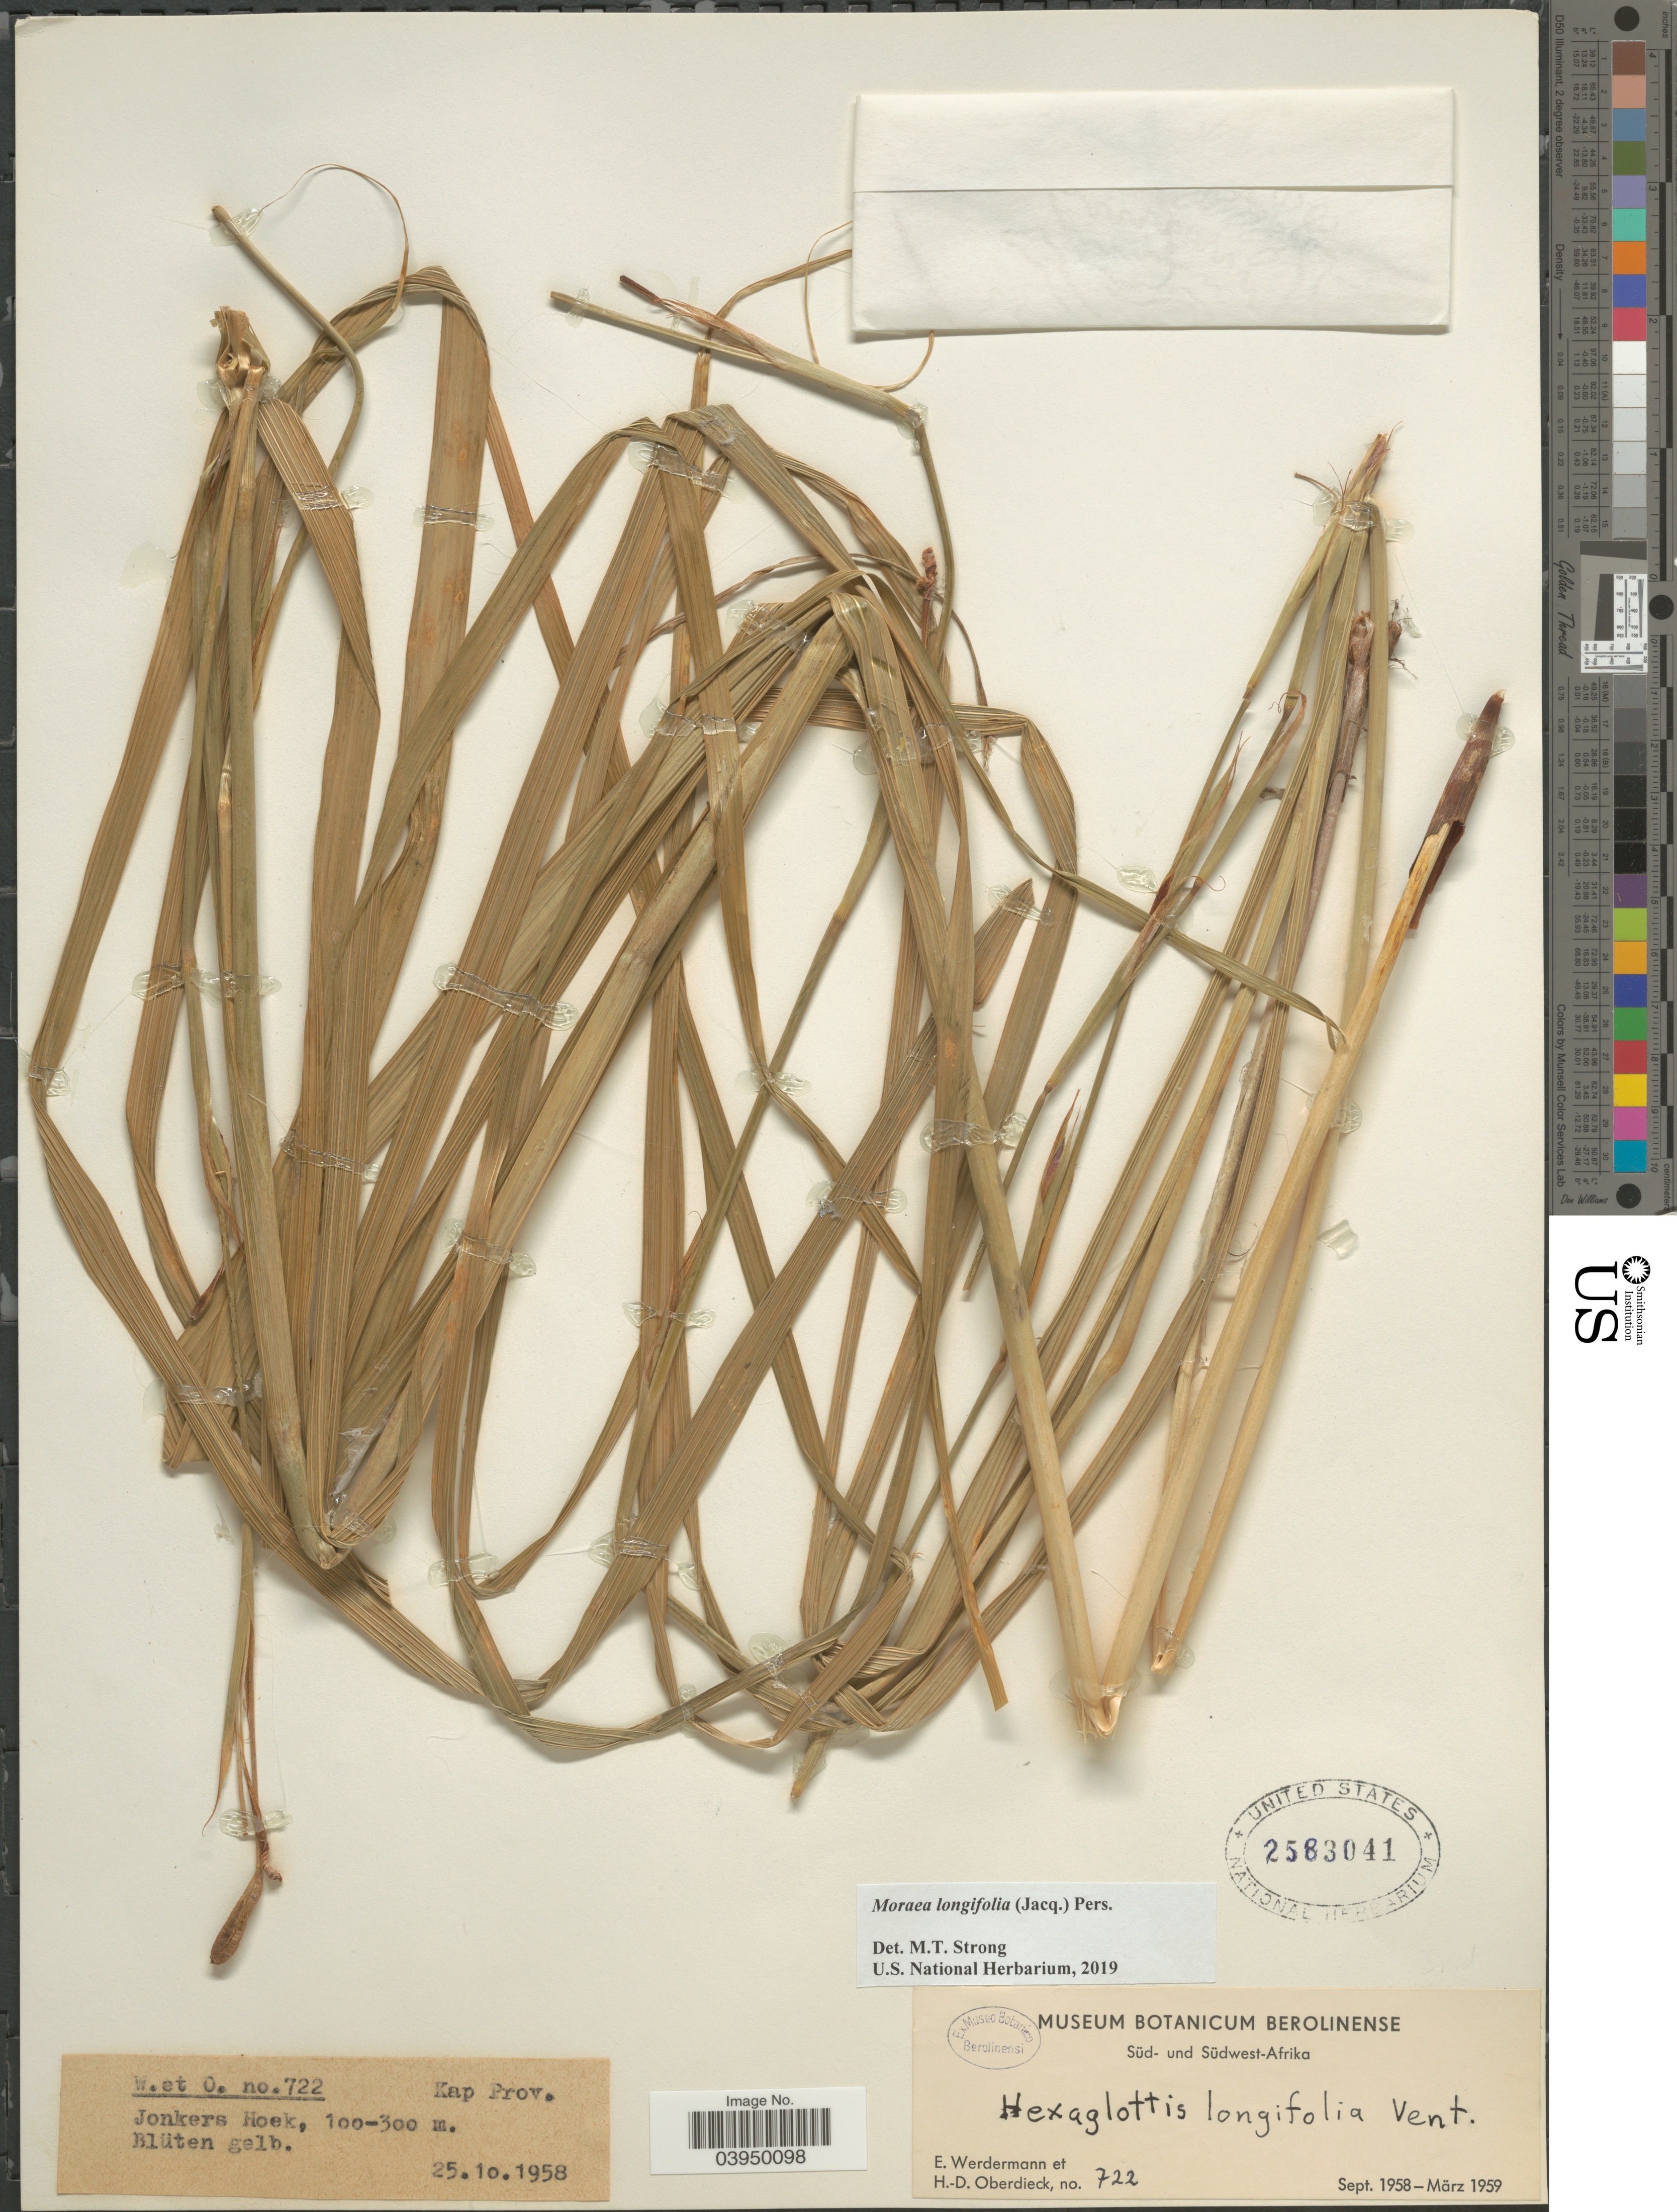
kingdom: Plantae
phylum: Tracheophyta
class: Liliopsida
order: Asparagales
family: Iridaceae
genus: Moraea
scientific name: Moraea longifolia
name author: (Jacq.) Pers.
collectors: E. Werdermann & H. Oberdieck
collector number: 722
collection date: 1958-10-25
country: South Africa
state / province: Western Cape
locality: Kap Prov. Jonkers Hoek.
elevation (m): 100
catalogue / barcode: US 2583041